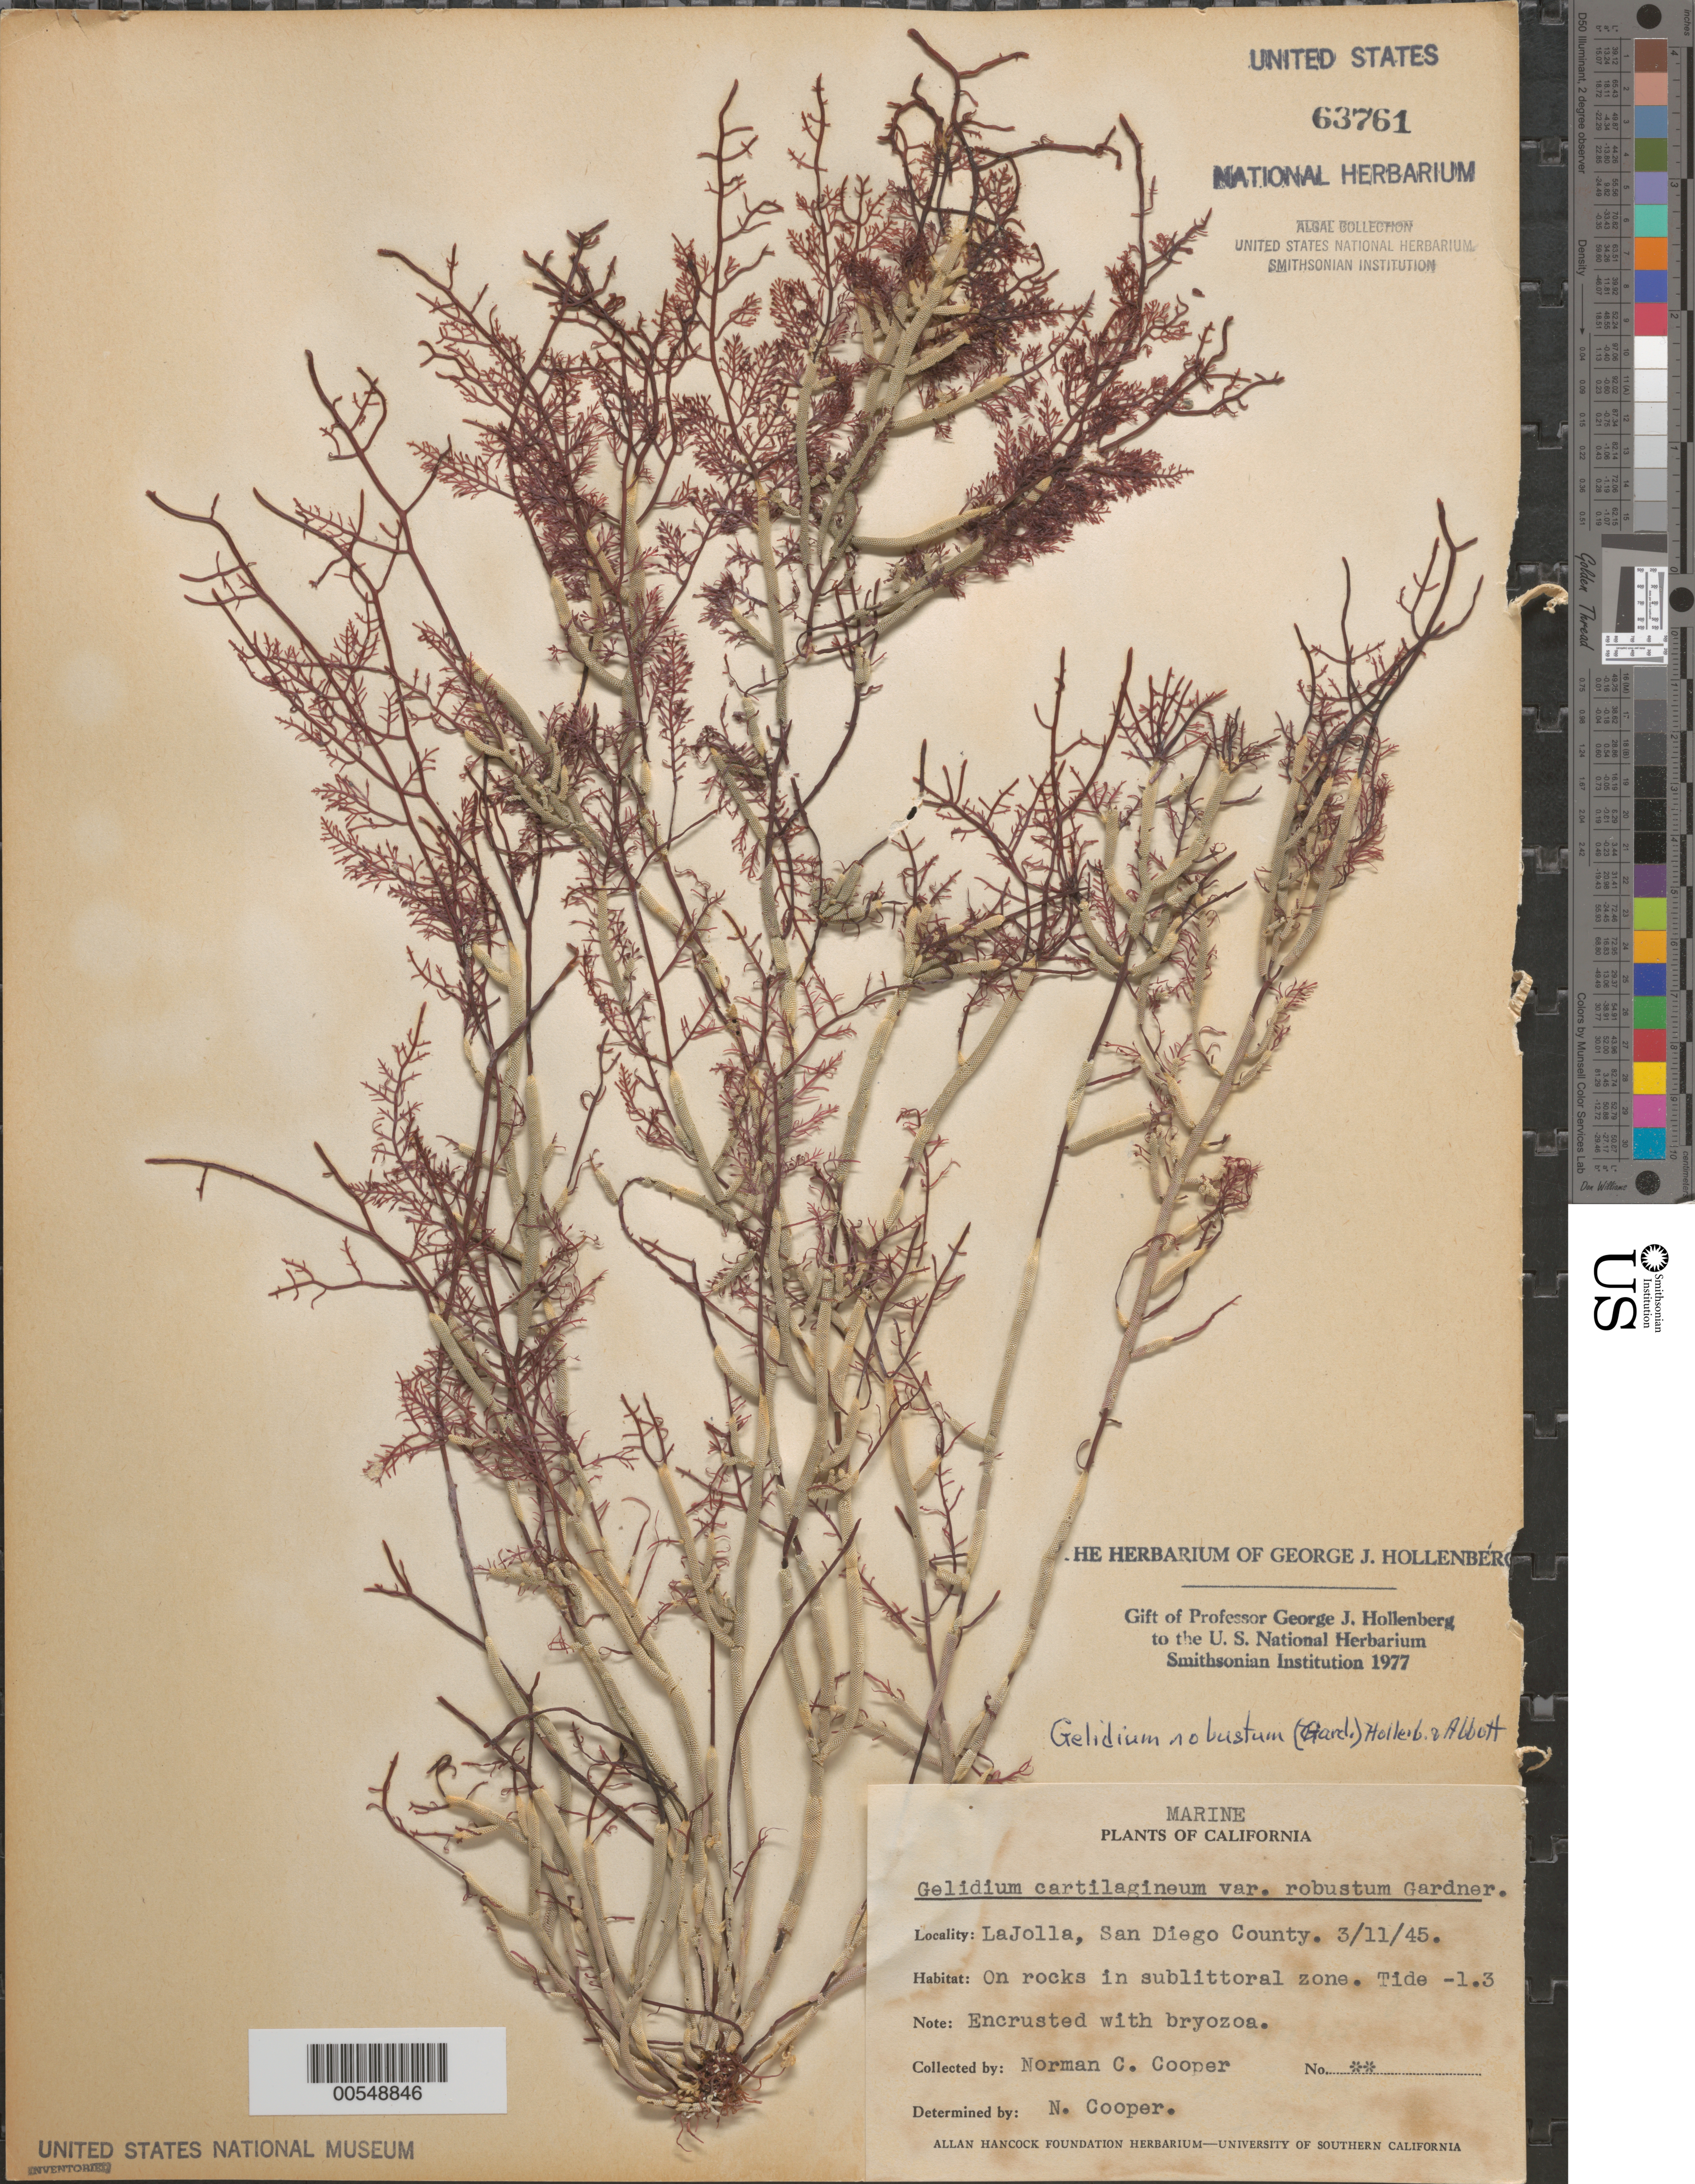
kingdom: Plantae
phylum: Rhodophyta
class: Florideophyceae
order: Gelidiales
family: Gelidiaceae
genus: Gelidium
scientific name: Gelidium robustum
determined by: Hollenberg, George J.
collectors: N. Cooper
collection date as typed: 11 Mar 1945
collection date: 1945-03-11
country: United States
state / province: California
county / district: San Diego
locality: La Jolla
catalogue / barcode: US 63761